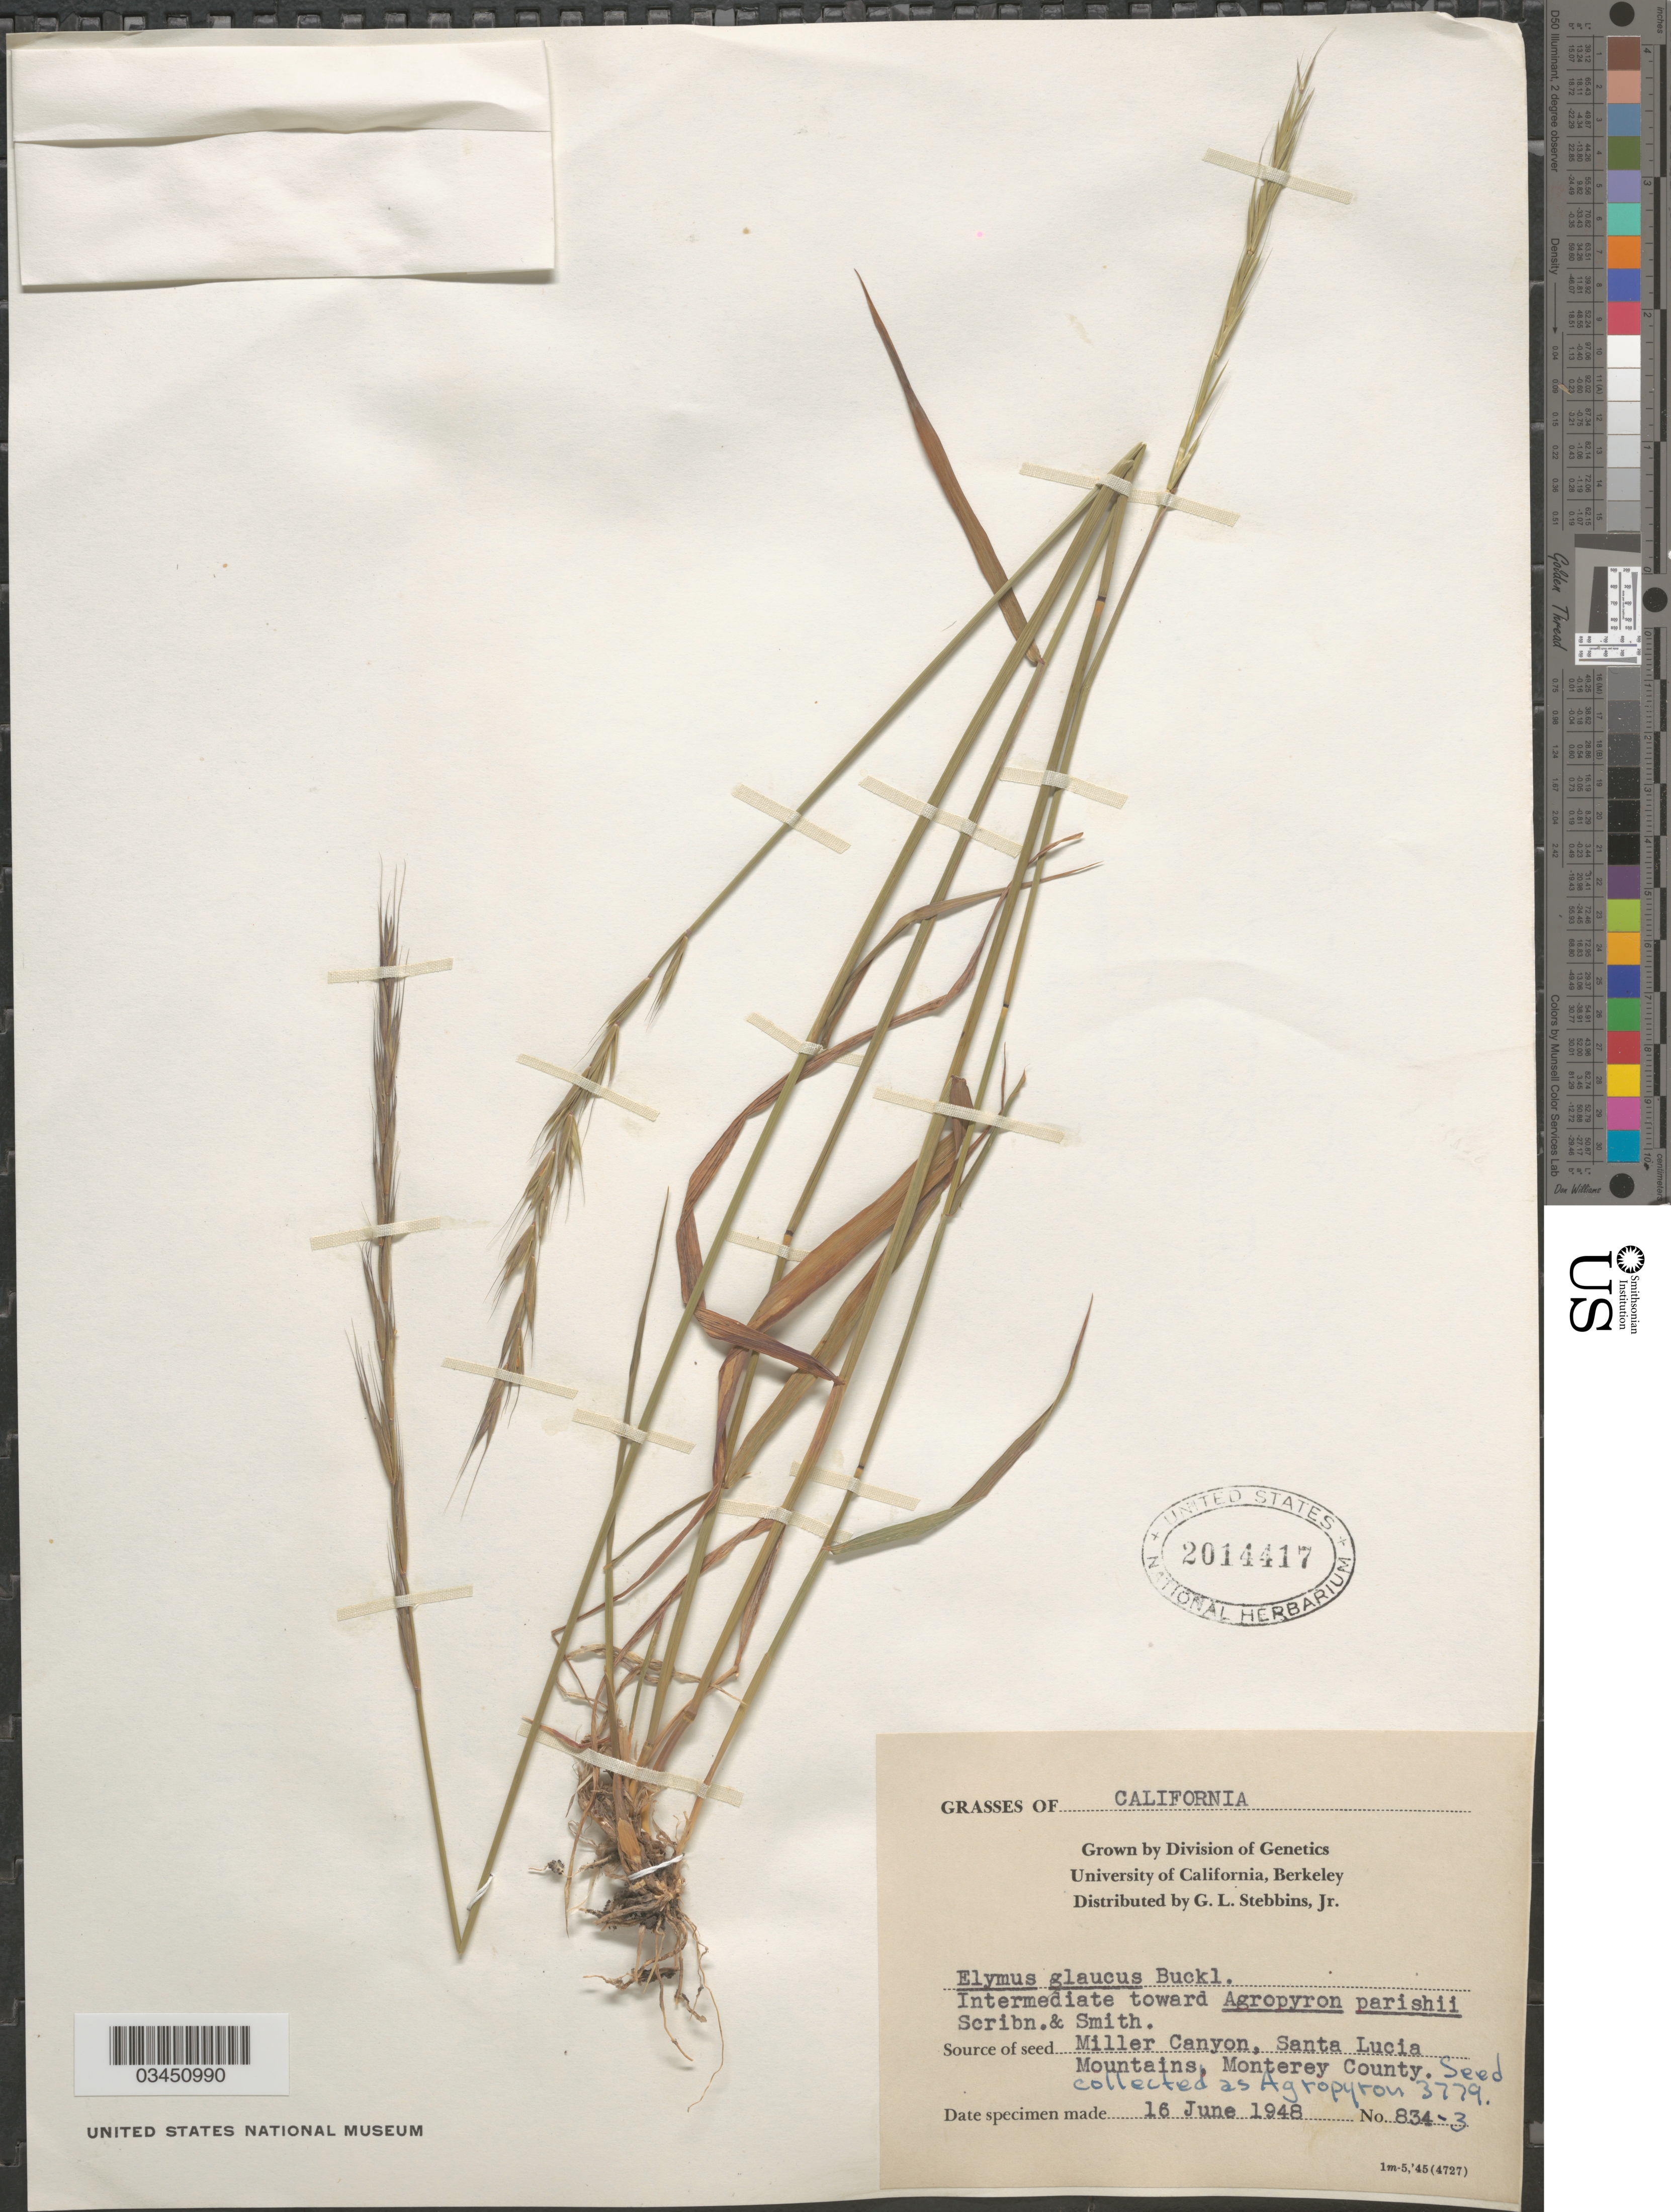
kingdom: Plantae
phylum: Tracheophyta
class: Liliopsida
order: Poales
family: Poaceae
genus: Elymus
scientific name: Elymus glaucus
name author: Buckley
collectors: G. L. Stebbins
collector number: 834-3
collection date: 1948-06-16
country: United States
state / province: California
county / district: Alameda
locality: University of California, Berkeley.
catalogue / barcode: US 2014417